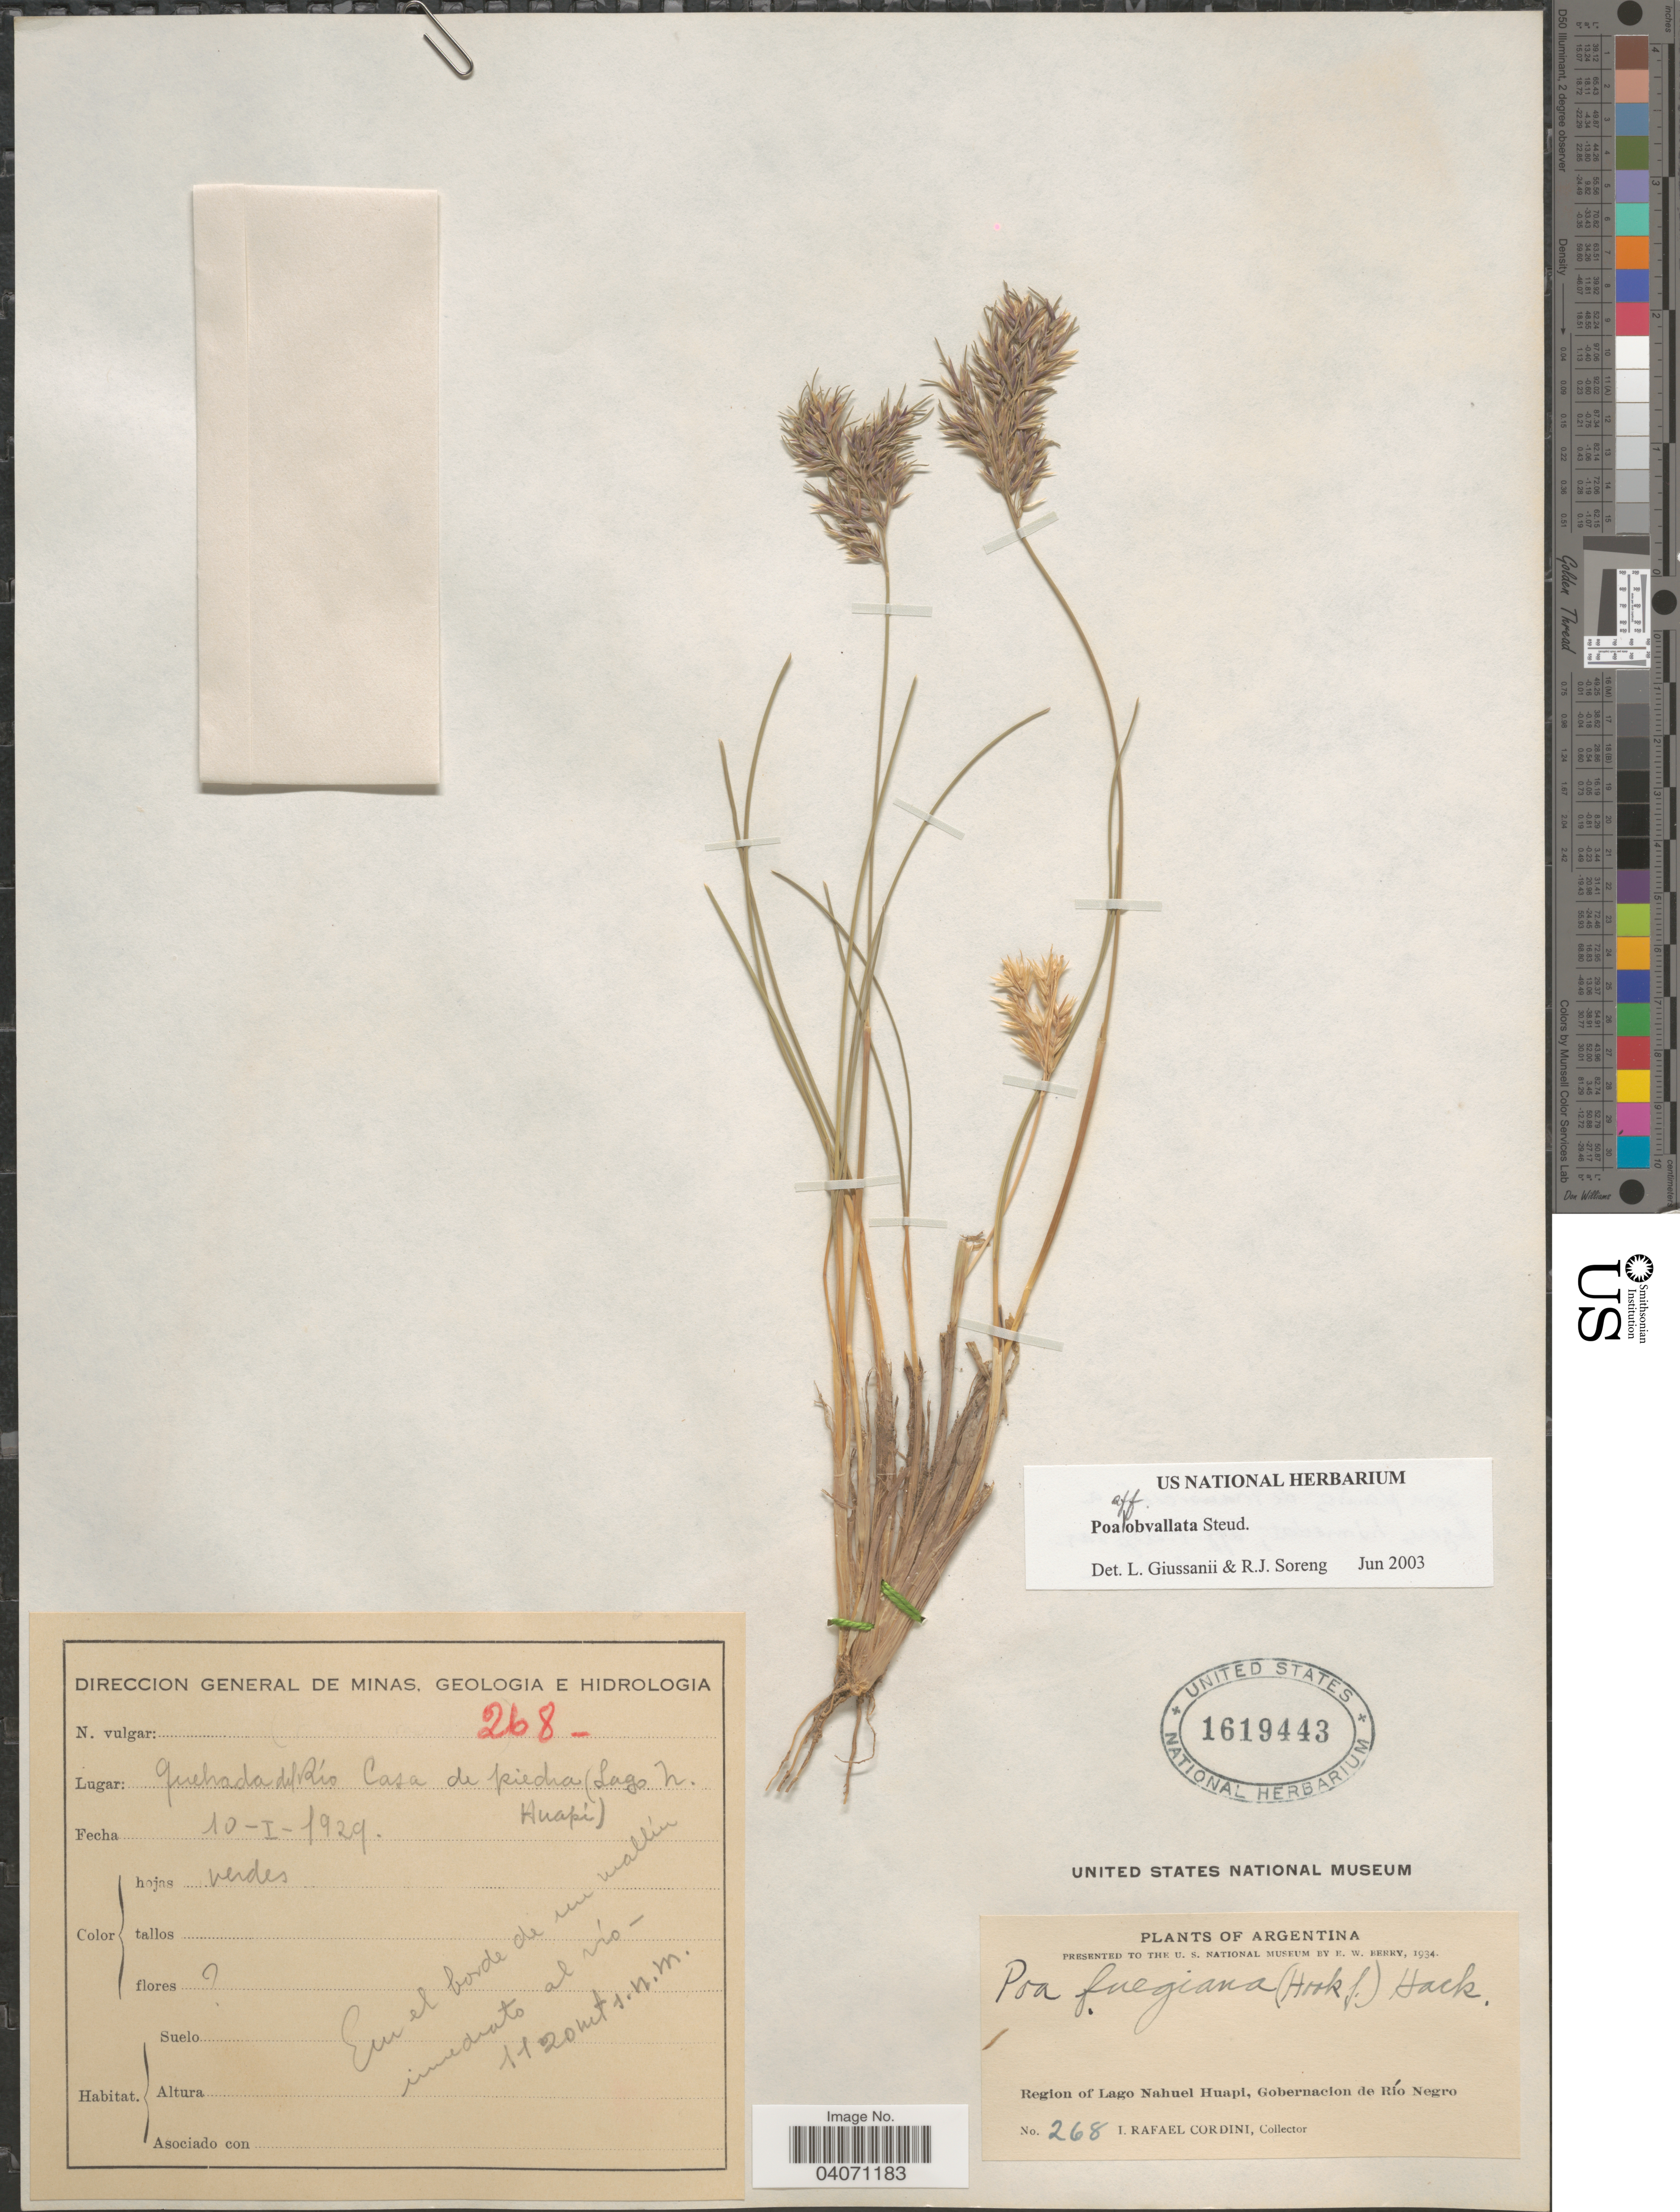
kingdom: Plantae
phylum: Tracheophyta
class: Liliopsida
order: Poales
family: Poaceae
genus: Poa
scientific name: Poa obvallata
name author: Steud.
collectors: I. Cordini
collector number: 268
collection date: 1929-01-10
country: Argentina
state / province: Rio Negro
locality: Quebrada del Río Casa de piedra (Lago N. Huapí). En el borde de un mallín inmediato al río. Region of Lago Nahuel Huapí, Gobernacion de Río Negro.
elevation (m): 1120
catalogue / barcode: US 1619443